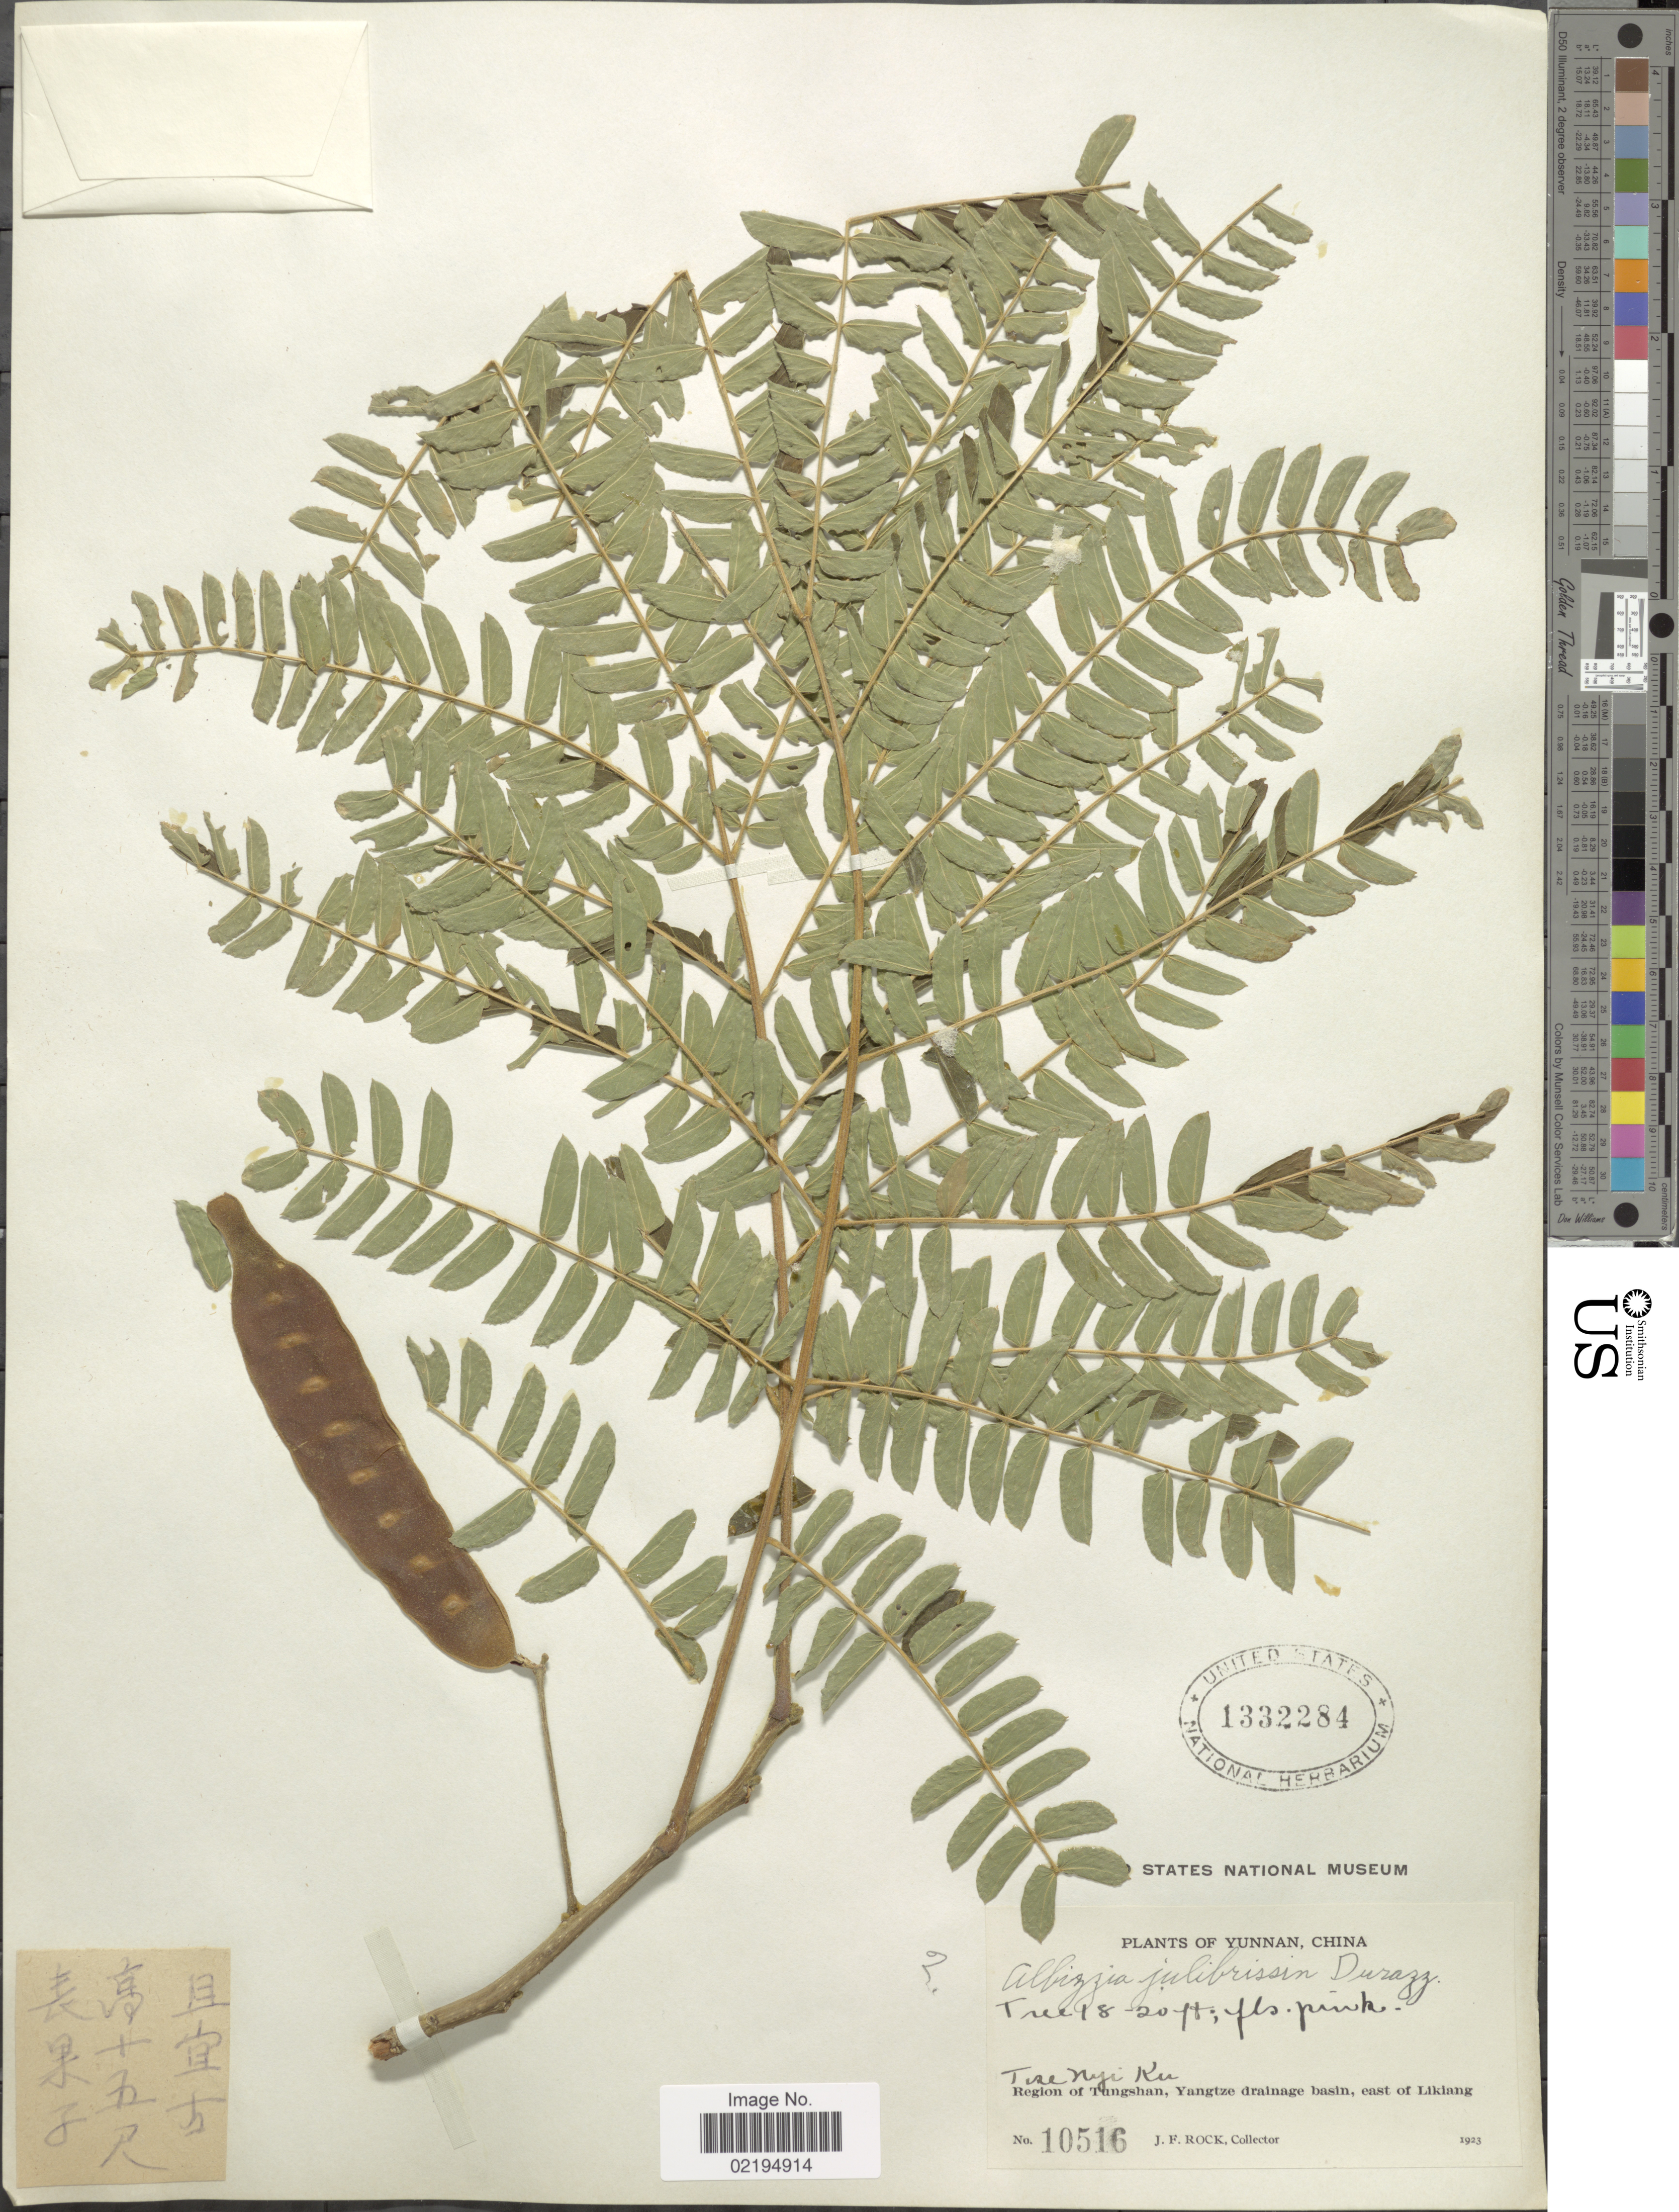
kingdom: Plantae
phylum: Tracheophyta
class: Magnoliopsida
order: Fabales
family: Fabaceae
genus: Albizia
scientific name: Albizia julibrissin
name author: Durazz.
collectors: J. Rock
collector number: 10516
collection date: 1923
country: China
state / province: Yunnan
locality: Tze Nyi Ku, Region of Tungshan, Yangtze drainage basin, east of Likiang.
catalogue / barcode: US 1332284